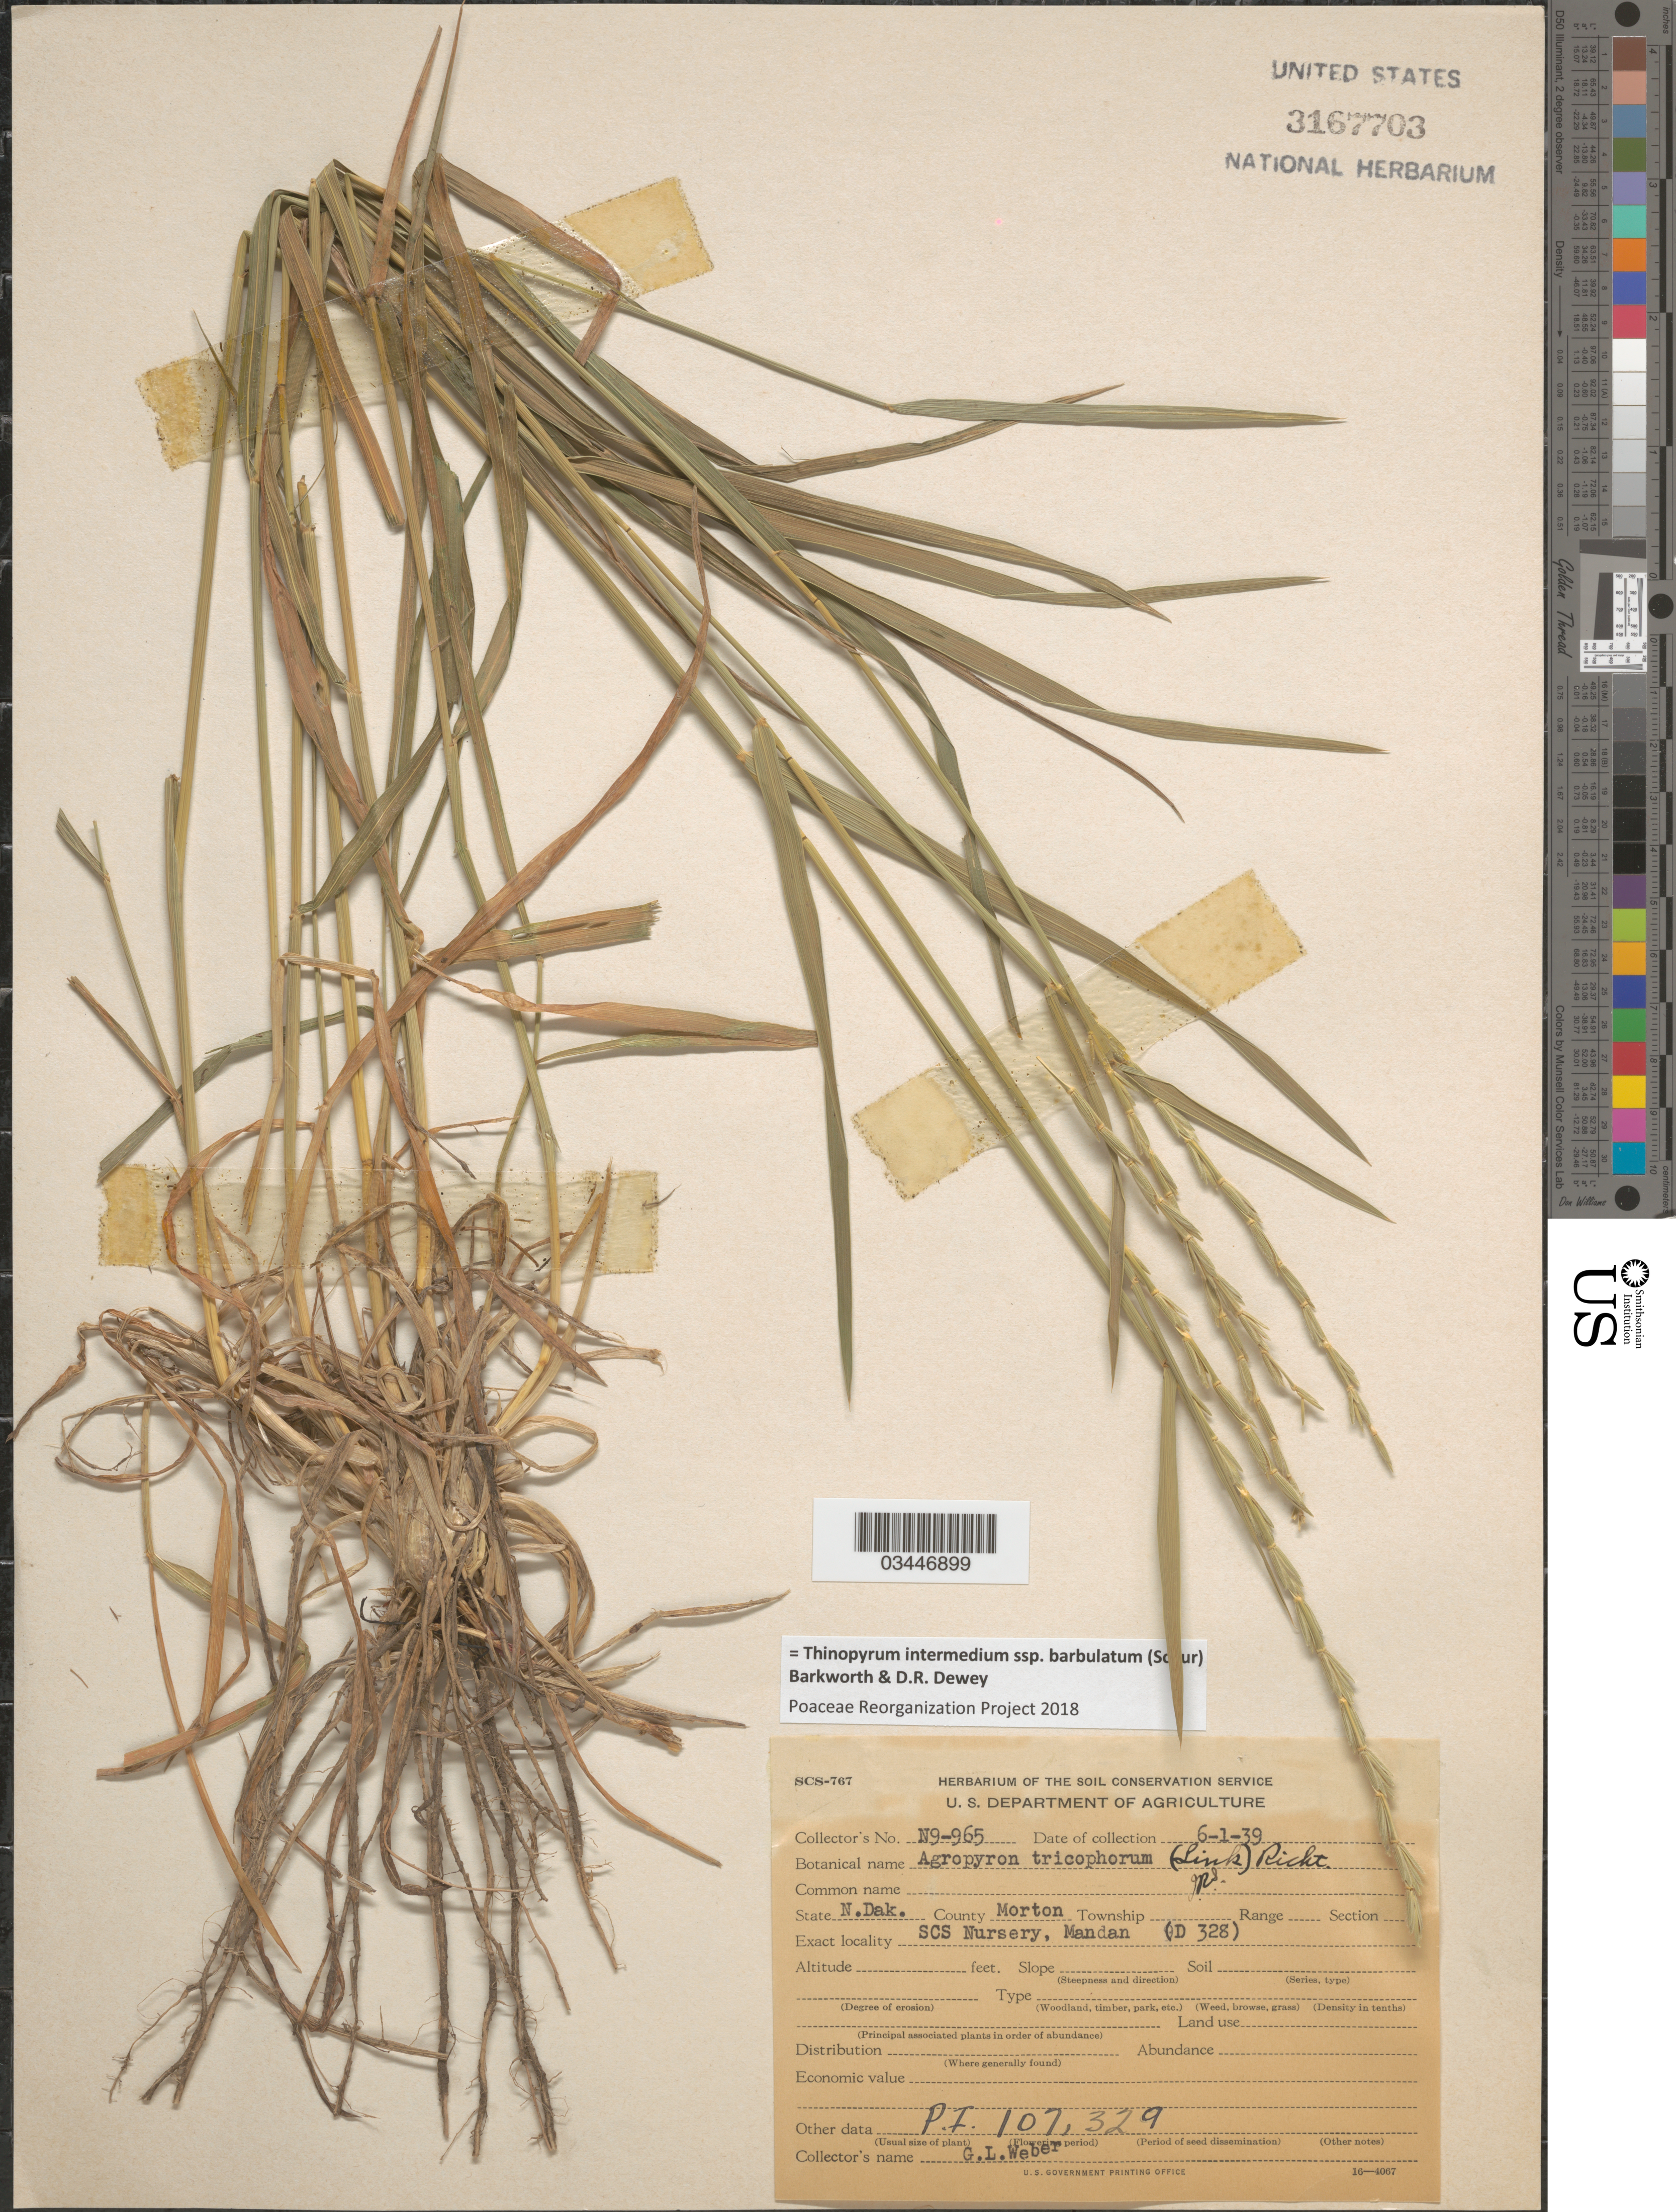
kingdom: Plantae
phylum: Tracheophyta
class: Liliopsida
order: Poales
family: Poaceae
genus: Thinopyrum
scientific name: Thinopyrum intermedium subsp. barbulatum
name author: (Schur) Barkworth & Dewey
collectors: G. Weber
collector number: N9-965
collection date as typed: Transcribed d/m/y: 1/6/39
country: United States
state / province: North Dakota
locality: County Morton. SCS Nursery, Mandan (D 328).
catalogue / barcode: US 3167703